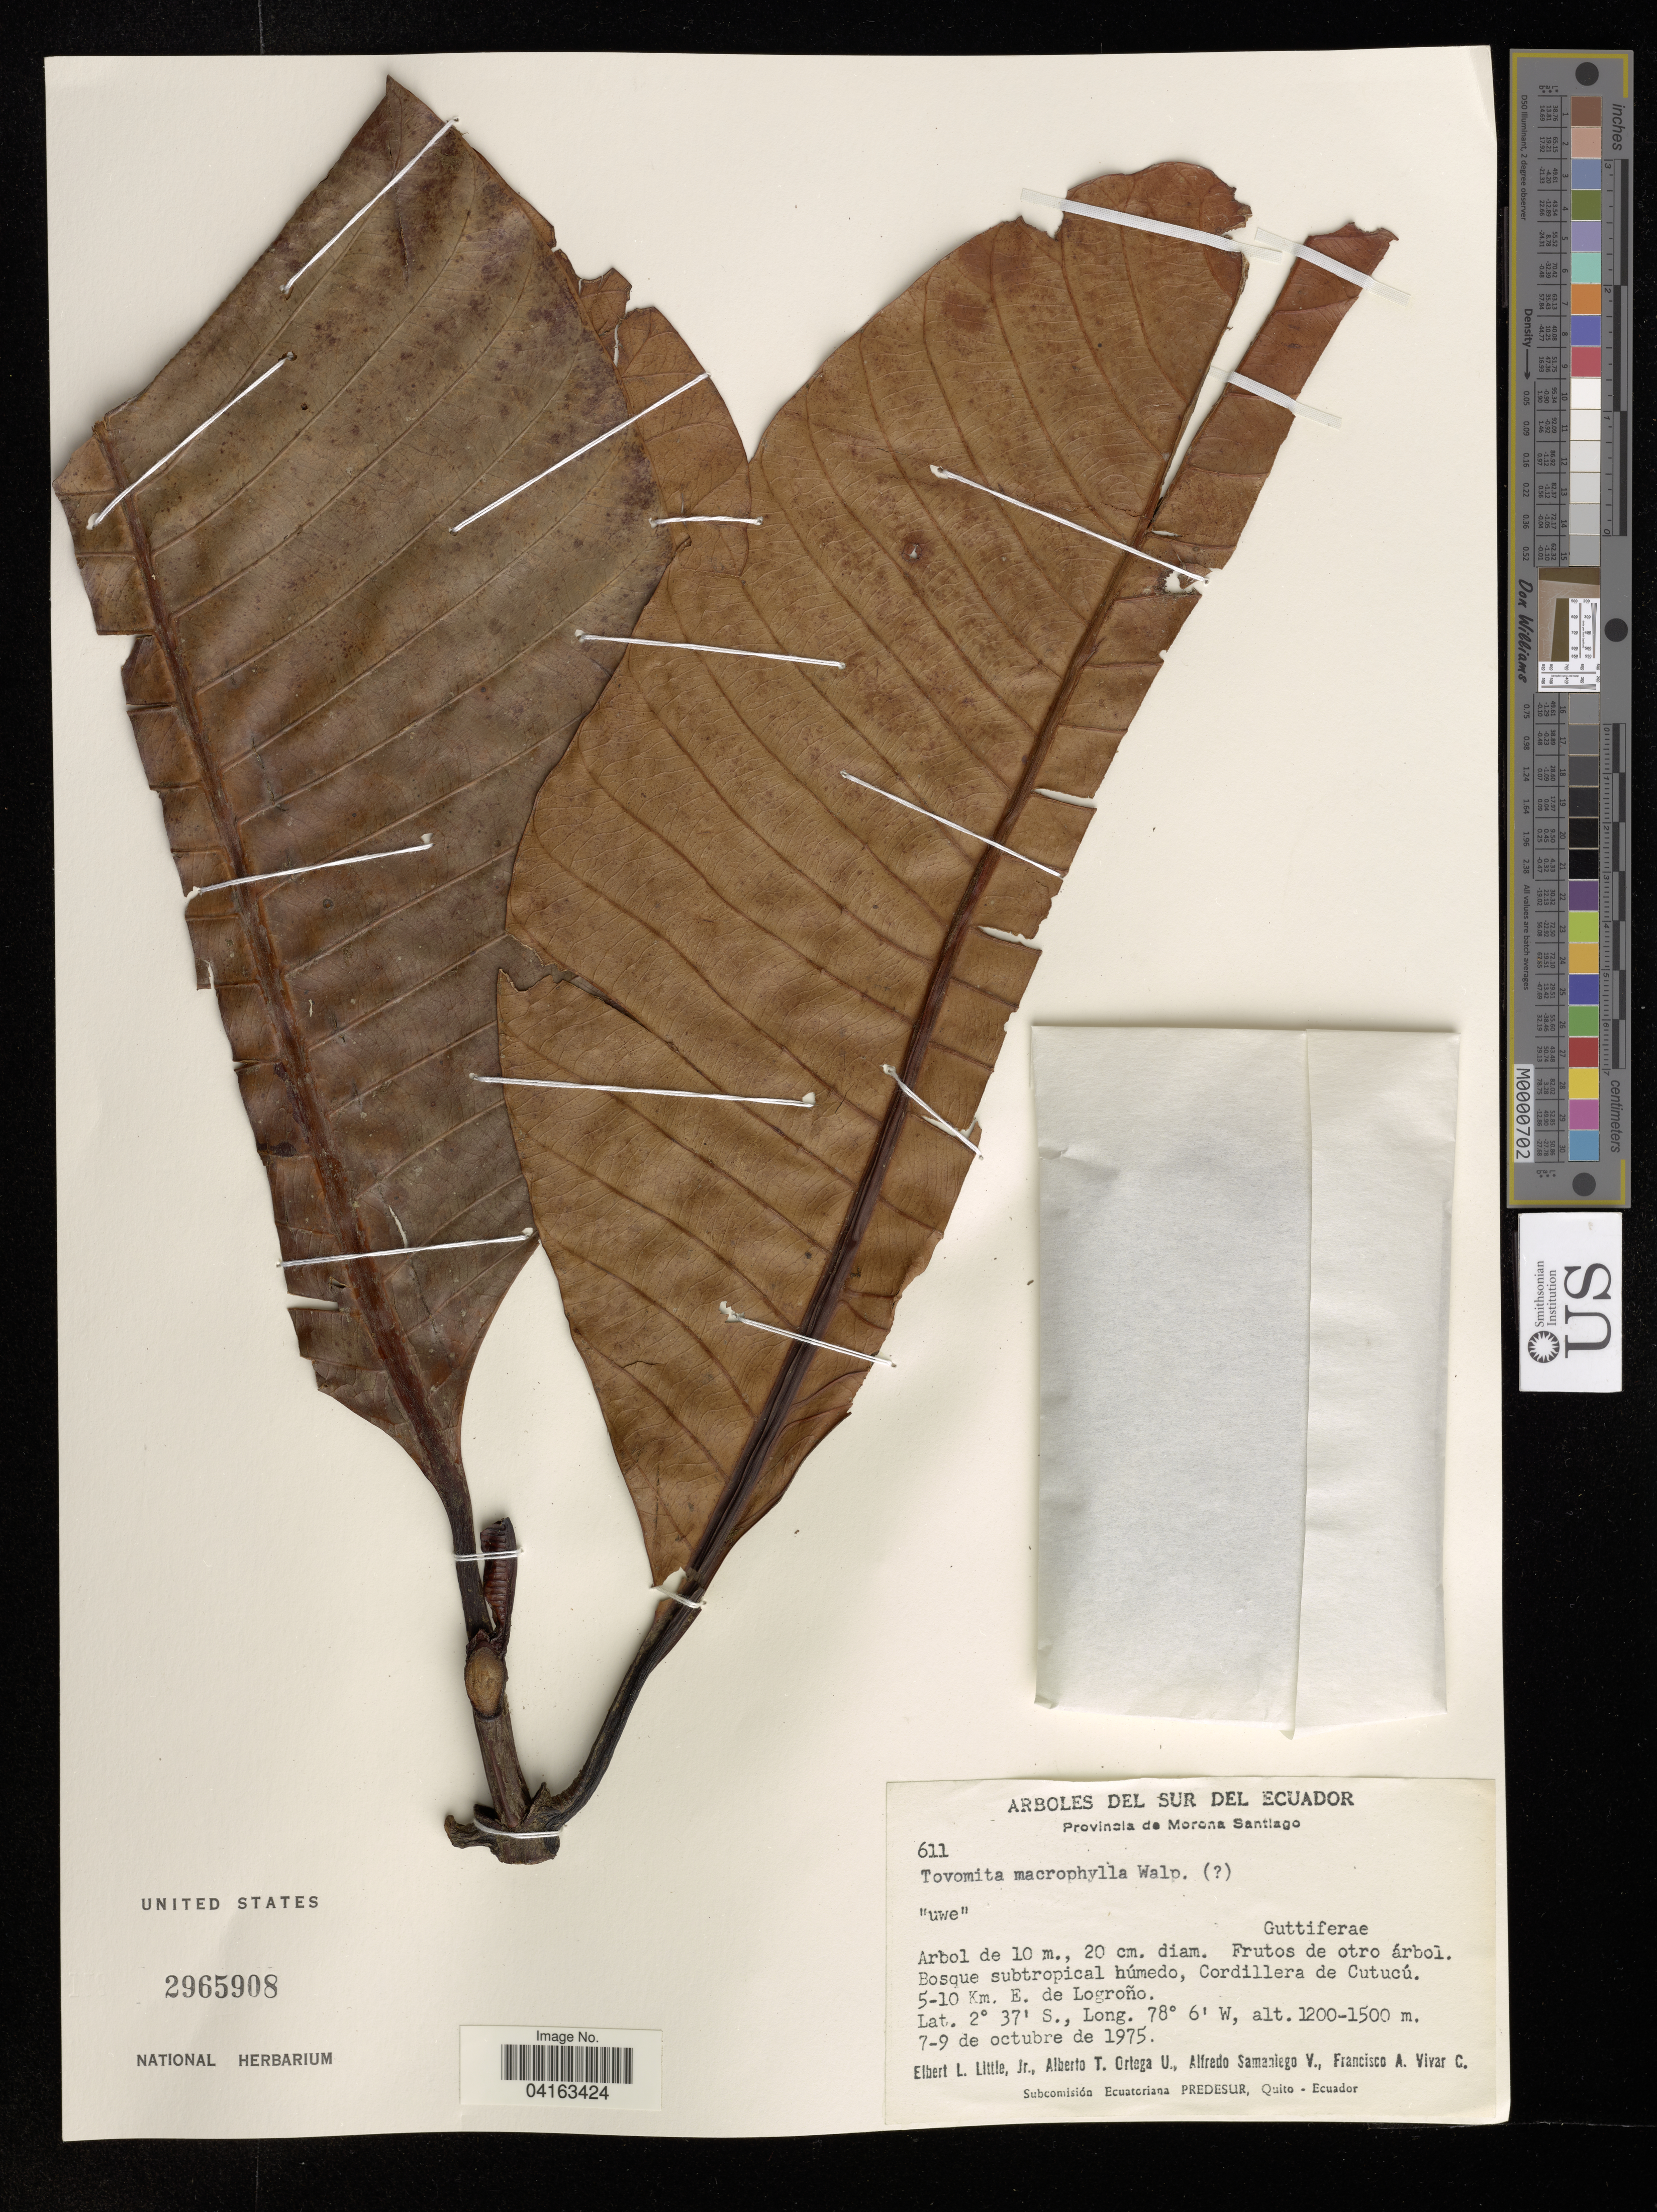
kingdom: Plantae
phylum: Tracheophyta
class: Magnoliopsida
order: Malpighiales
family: Clusiaceae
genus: Tovomita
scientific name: Tovomita macrophylla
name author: (Poepp.) Walp.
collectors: E. L. Little, A. T. Ortega U., A. Samaniego V. & F. A. Vivar C.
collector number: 611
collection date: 1975-10-07/1975-10-09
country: Ecuador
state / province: Morona-Santiago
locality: Provincia de Morona Santiago. Cordillera de Cutucú. 5-10 Km. E. de Logroño.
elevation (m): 1200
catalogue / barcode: US 2965908